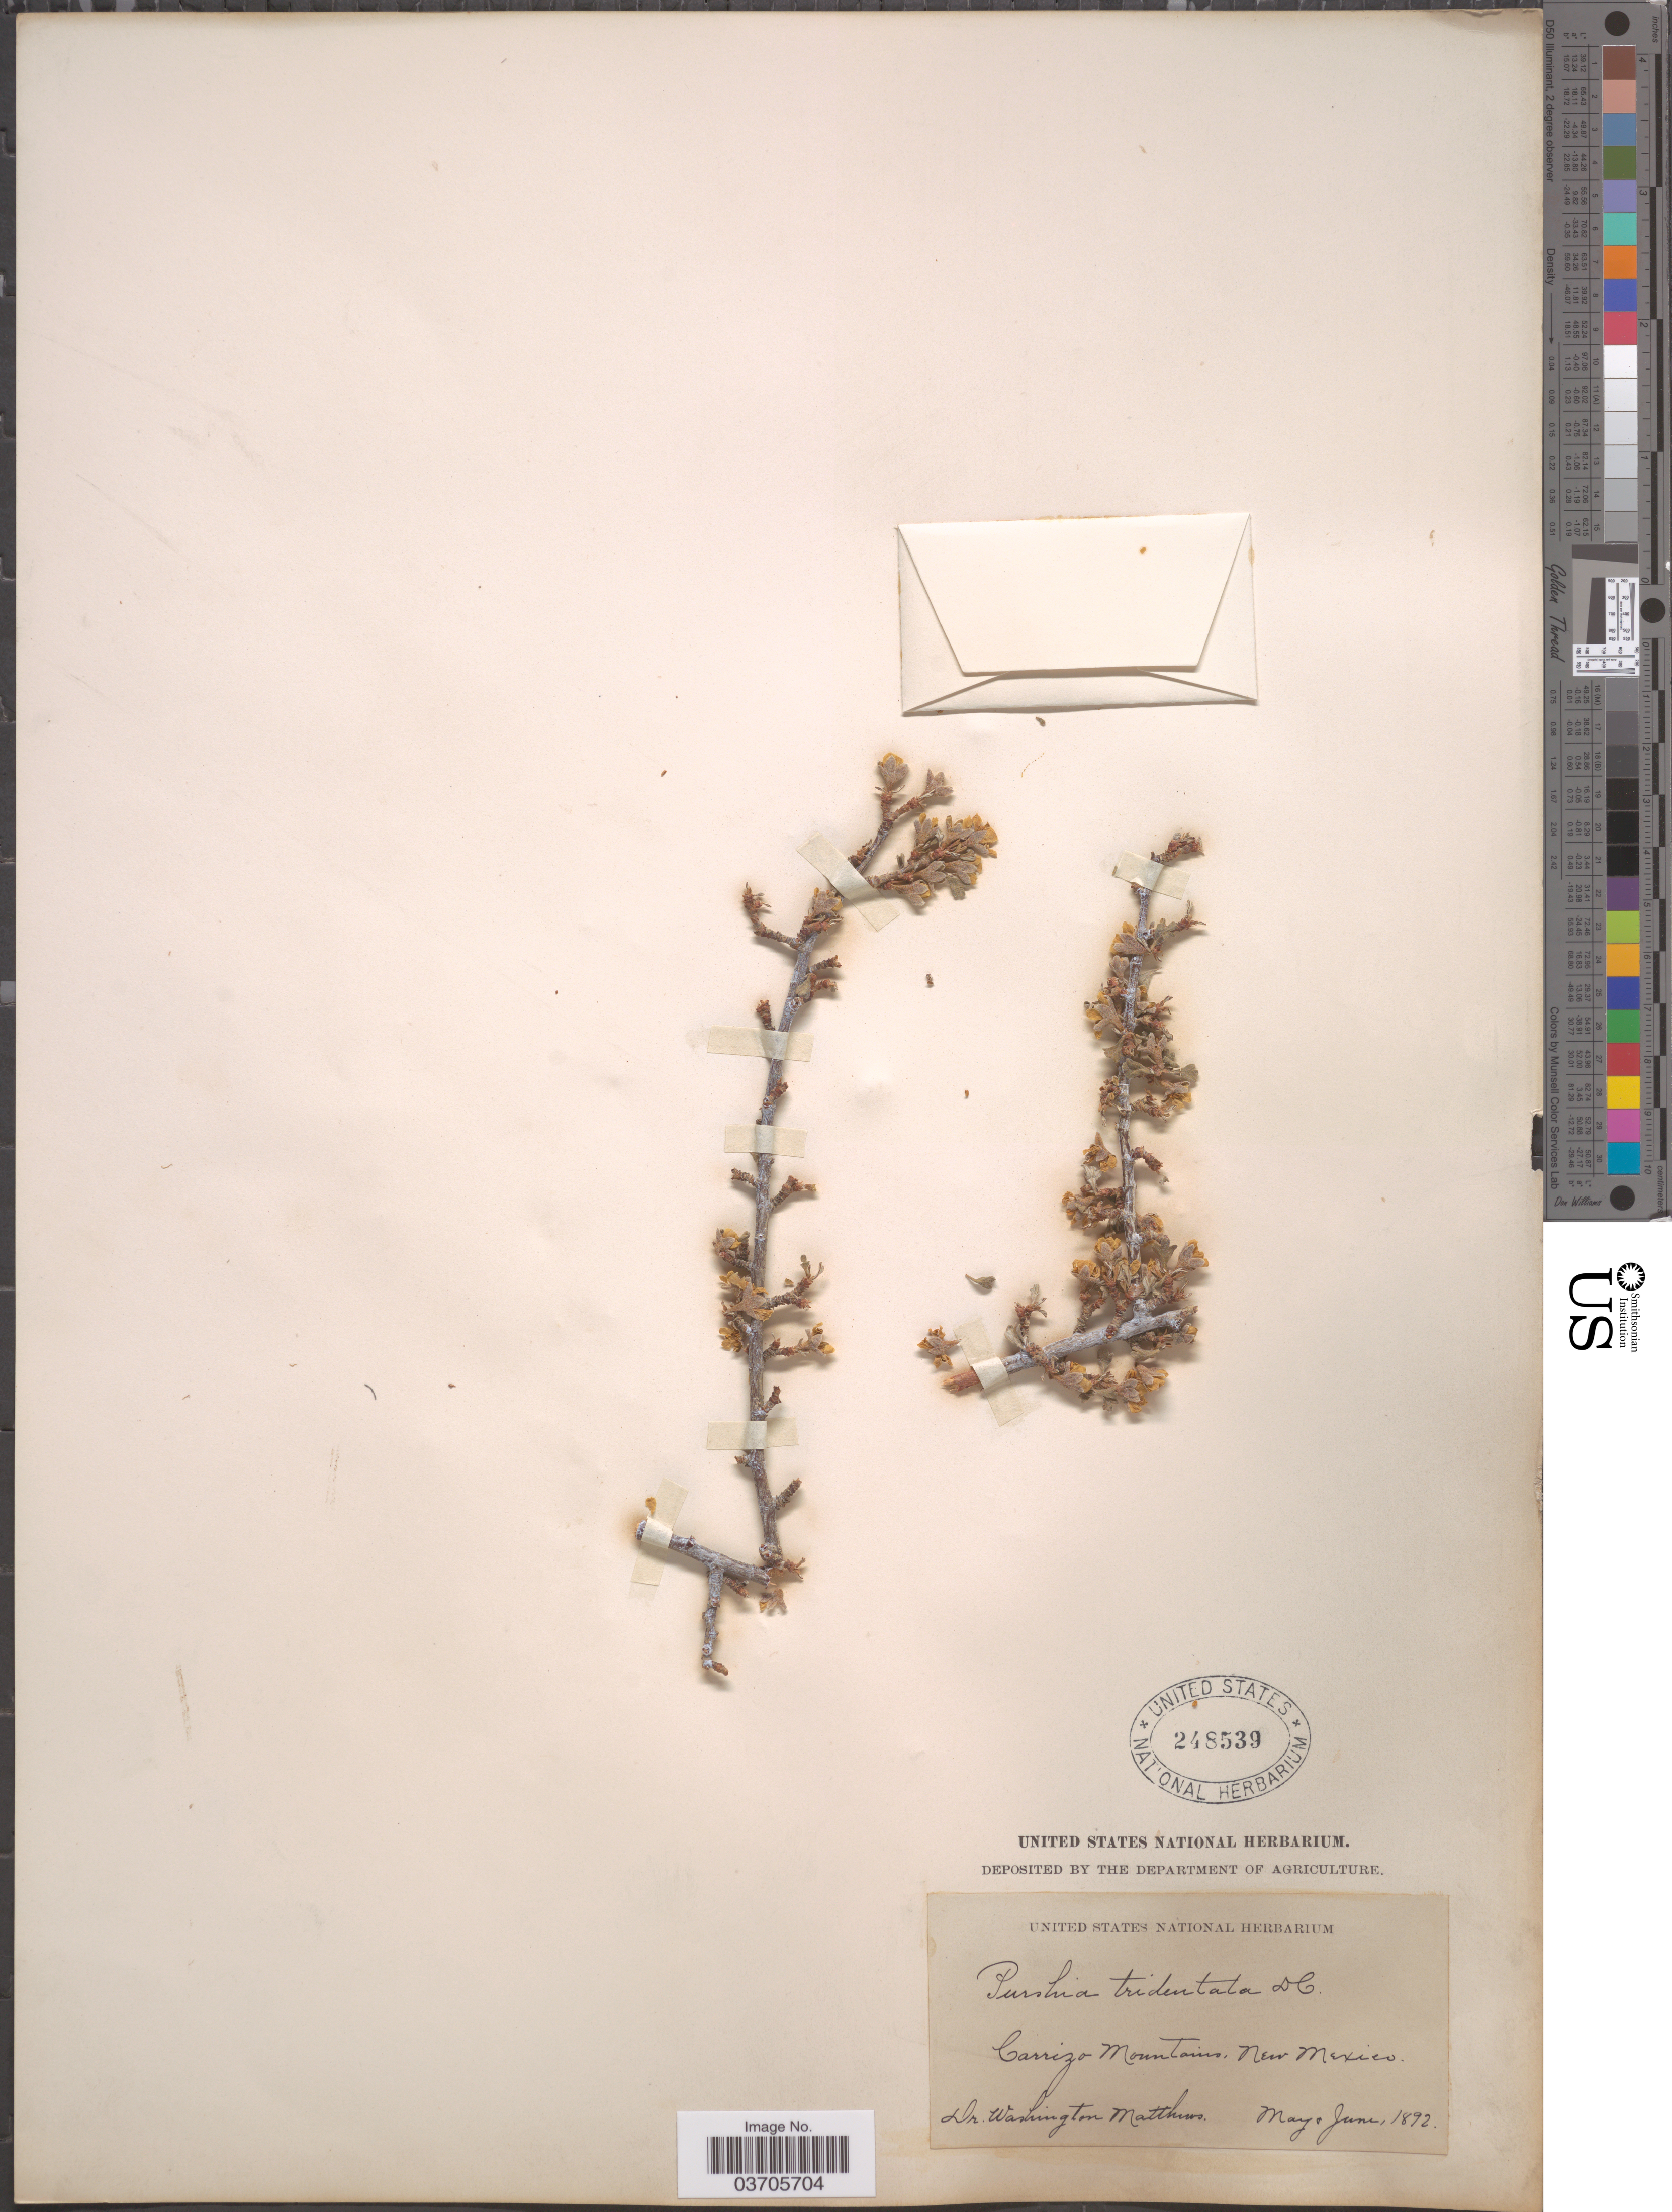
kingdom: Plantae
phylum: Tracheophyta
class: Magnoliopsida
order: Rosales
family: Rosaceae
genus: Purshia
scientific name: Purshia tridentata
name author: (Pursh) DC.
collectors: W. Matthews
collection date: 1892-05/1892-06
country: United States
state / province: New Mexico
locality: Carrizo Mountains.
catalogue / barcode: US 248539